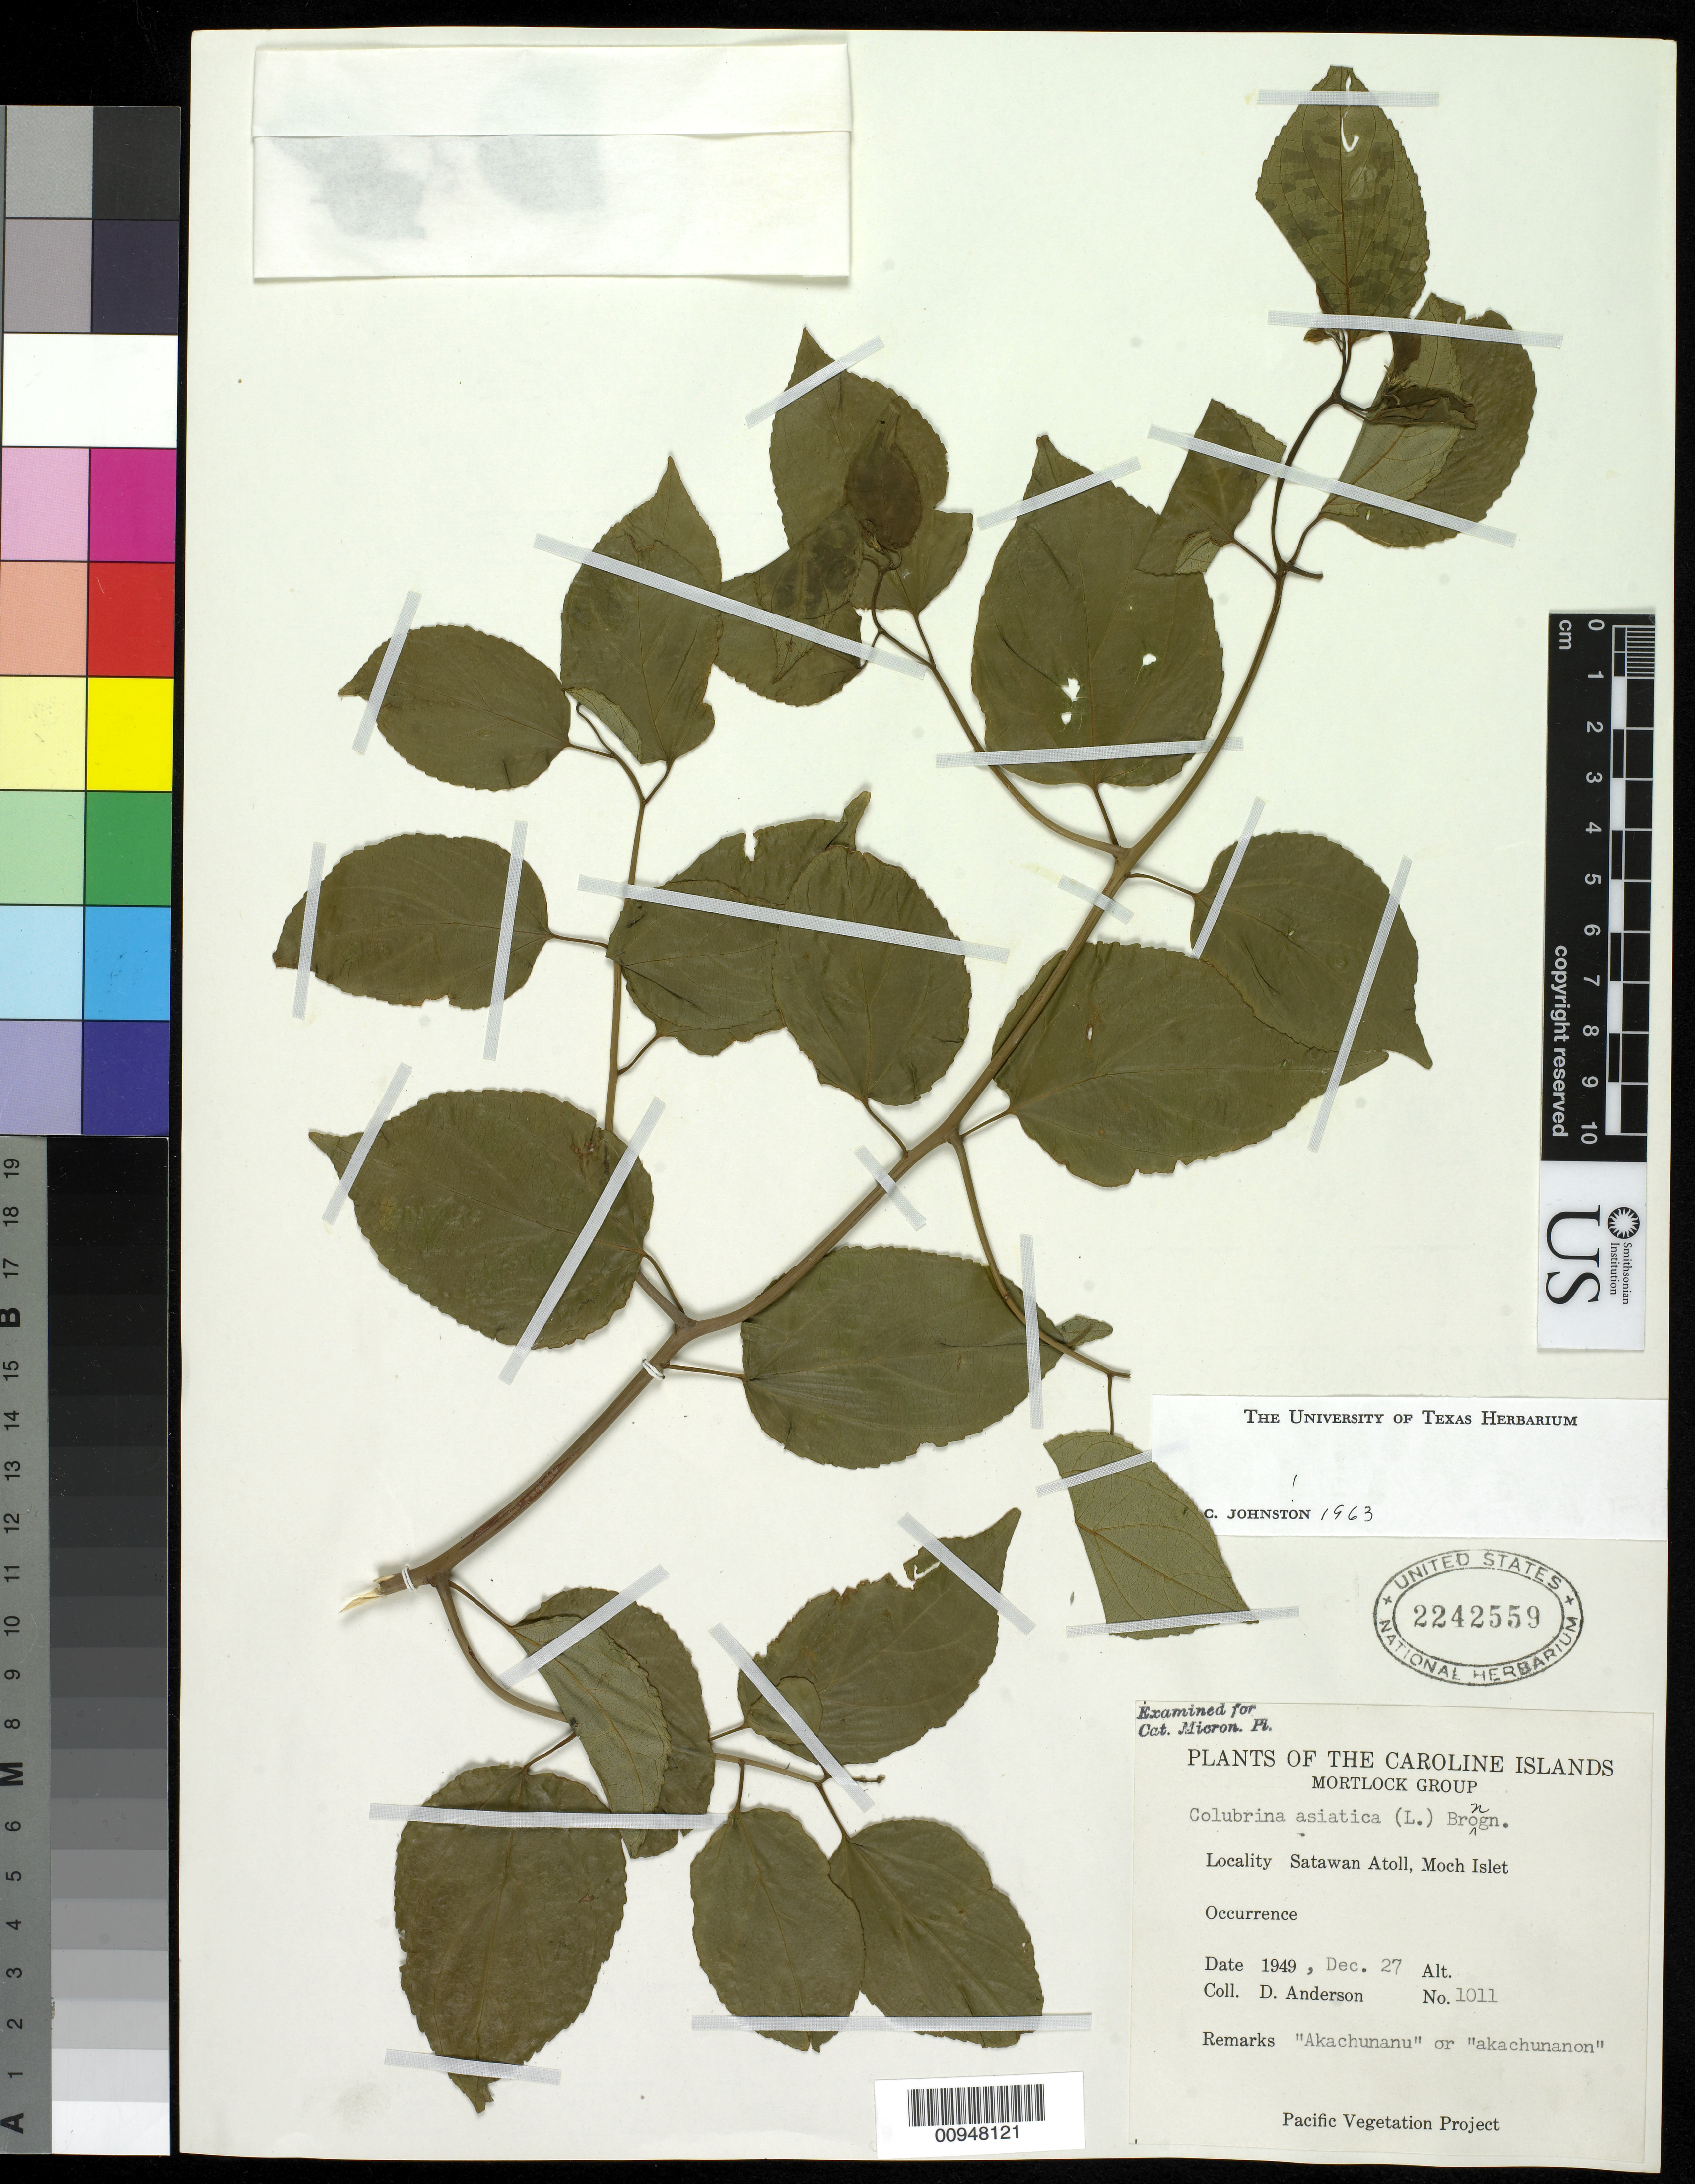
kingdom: Plantae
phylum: Tracheophyta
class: Magnoliopsida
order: Rosales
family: Rhamnaceae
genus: Colubrina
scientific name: Colubrina asiatica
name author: (L.) Brongn.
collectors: D. Anderson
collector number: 1011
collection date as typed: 27 Dec 1949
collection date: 1949-12-27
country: Micronesia, Federated States of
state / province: Truk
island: Satawan Atoll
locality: Moch Islet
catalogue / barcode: US 2242559